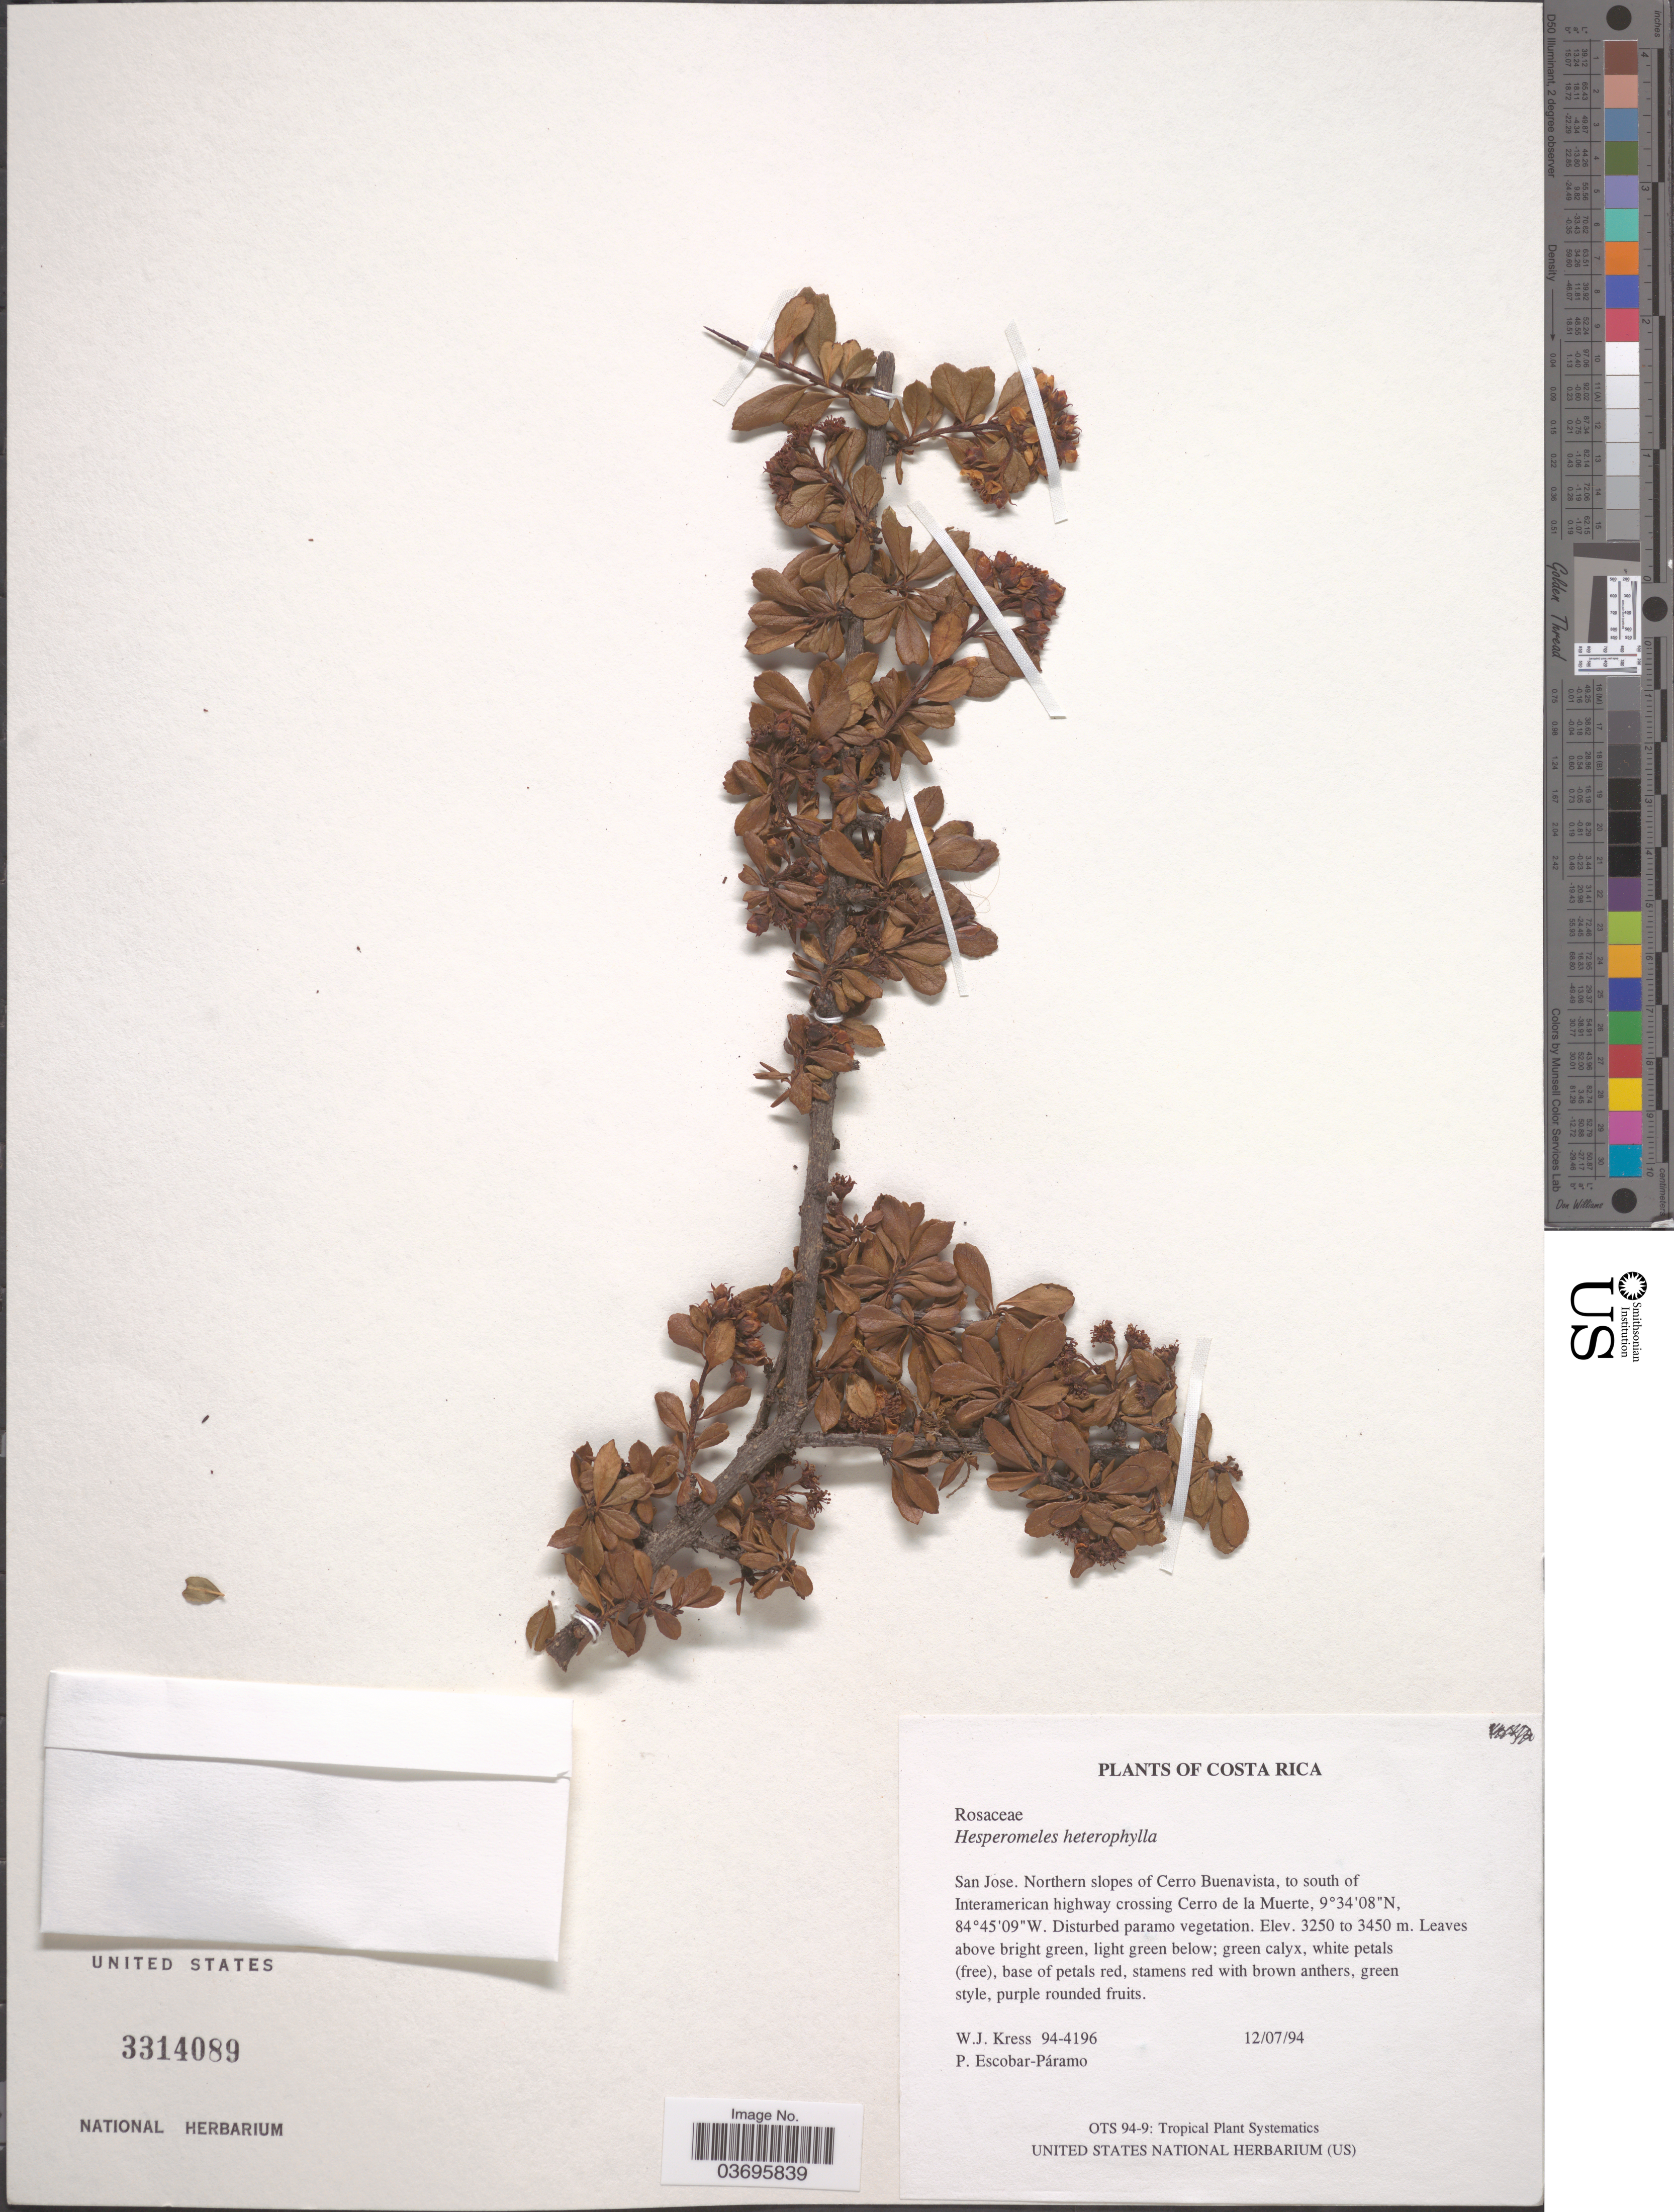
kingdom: Plantae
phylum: Tracheophyta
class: Magnoliopsida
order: Rosales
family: Rosaceae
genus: Hesperomeles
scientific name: Hesperomeles heterophylla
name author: (Ruiz & Pav.) Hook.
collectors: W. J. Kress & P. Escobar-Páramo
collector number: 94-4196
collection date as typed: Transcribed d/m/y: 12/7/94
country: Costa Rica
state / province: San José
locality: Northern slopes of Cerro Buenavista, to south of Interamerican highway crossing Cerro de la Muerte.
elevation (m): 3250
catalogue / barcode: US 3314089